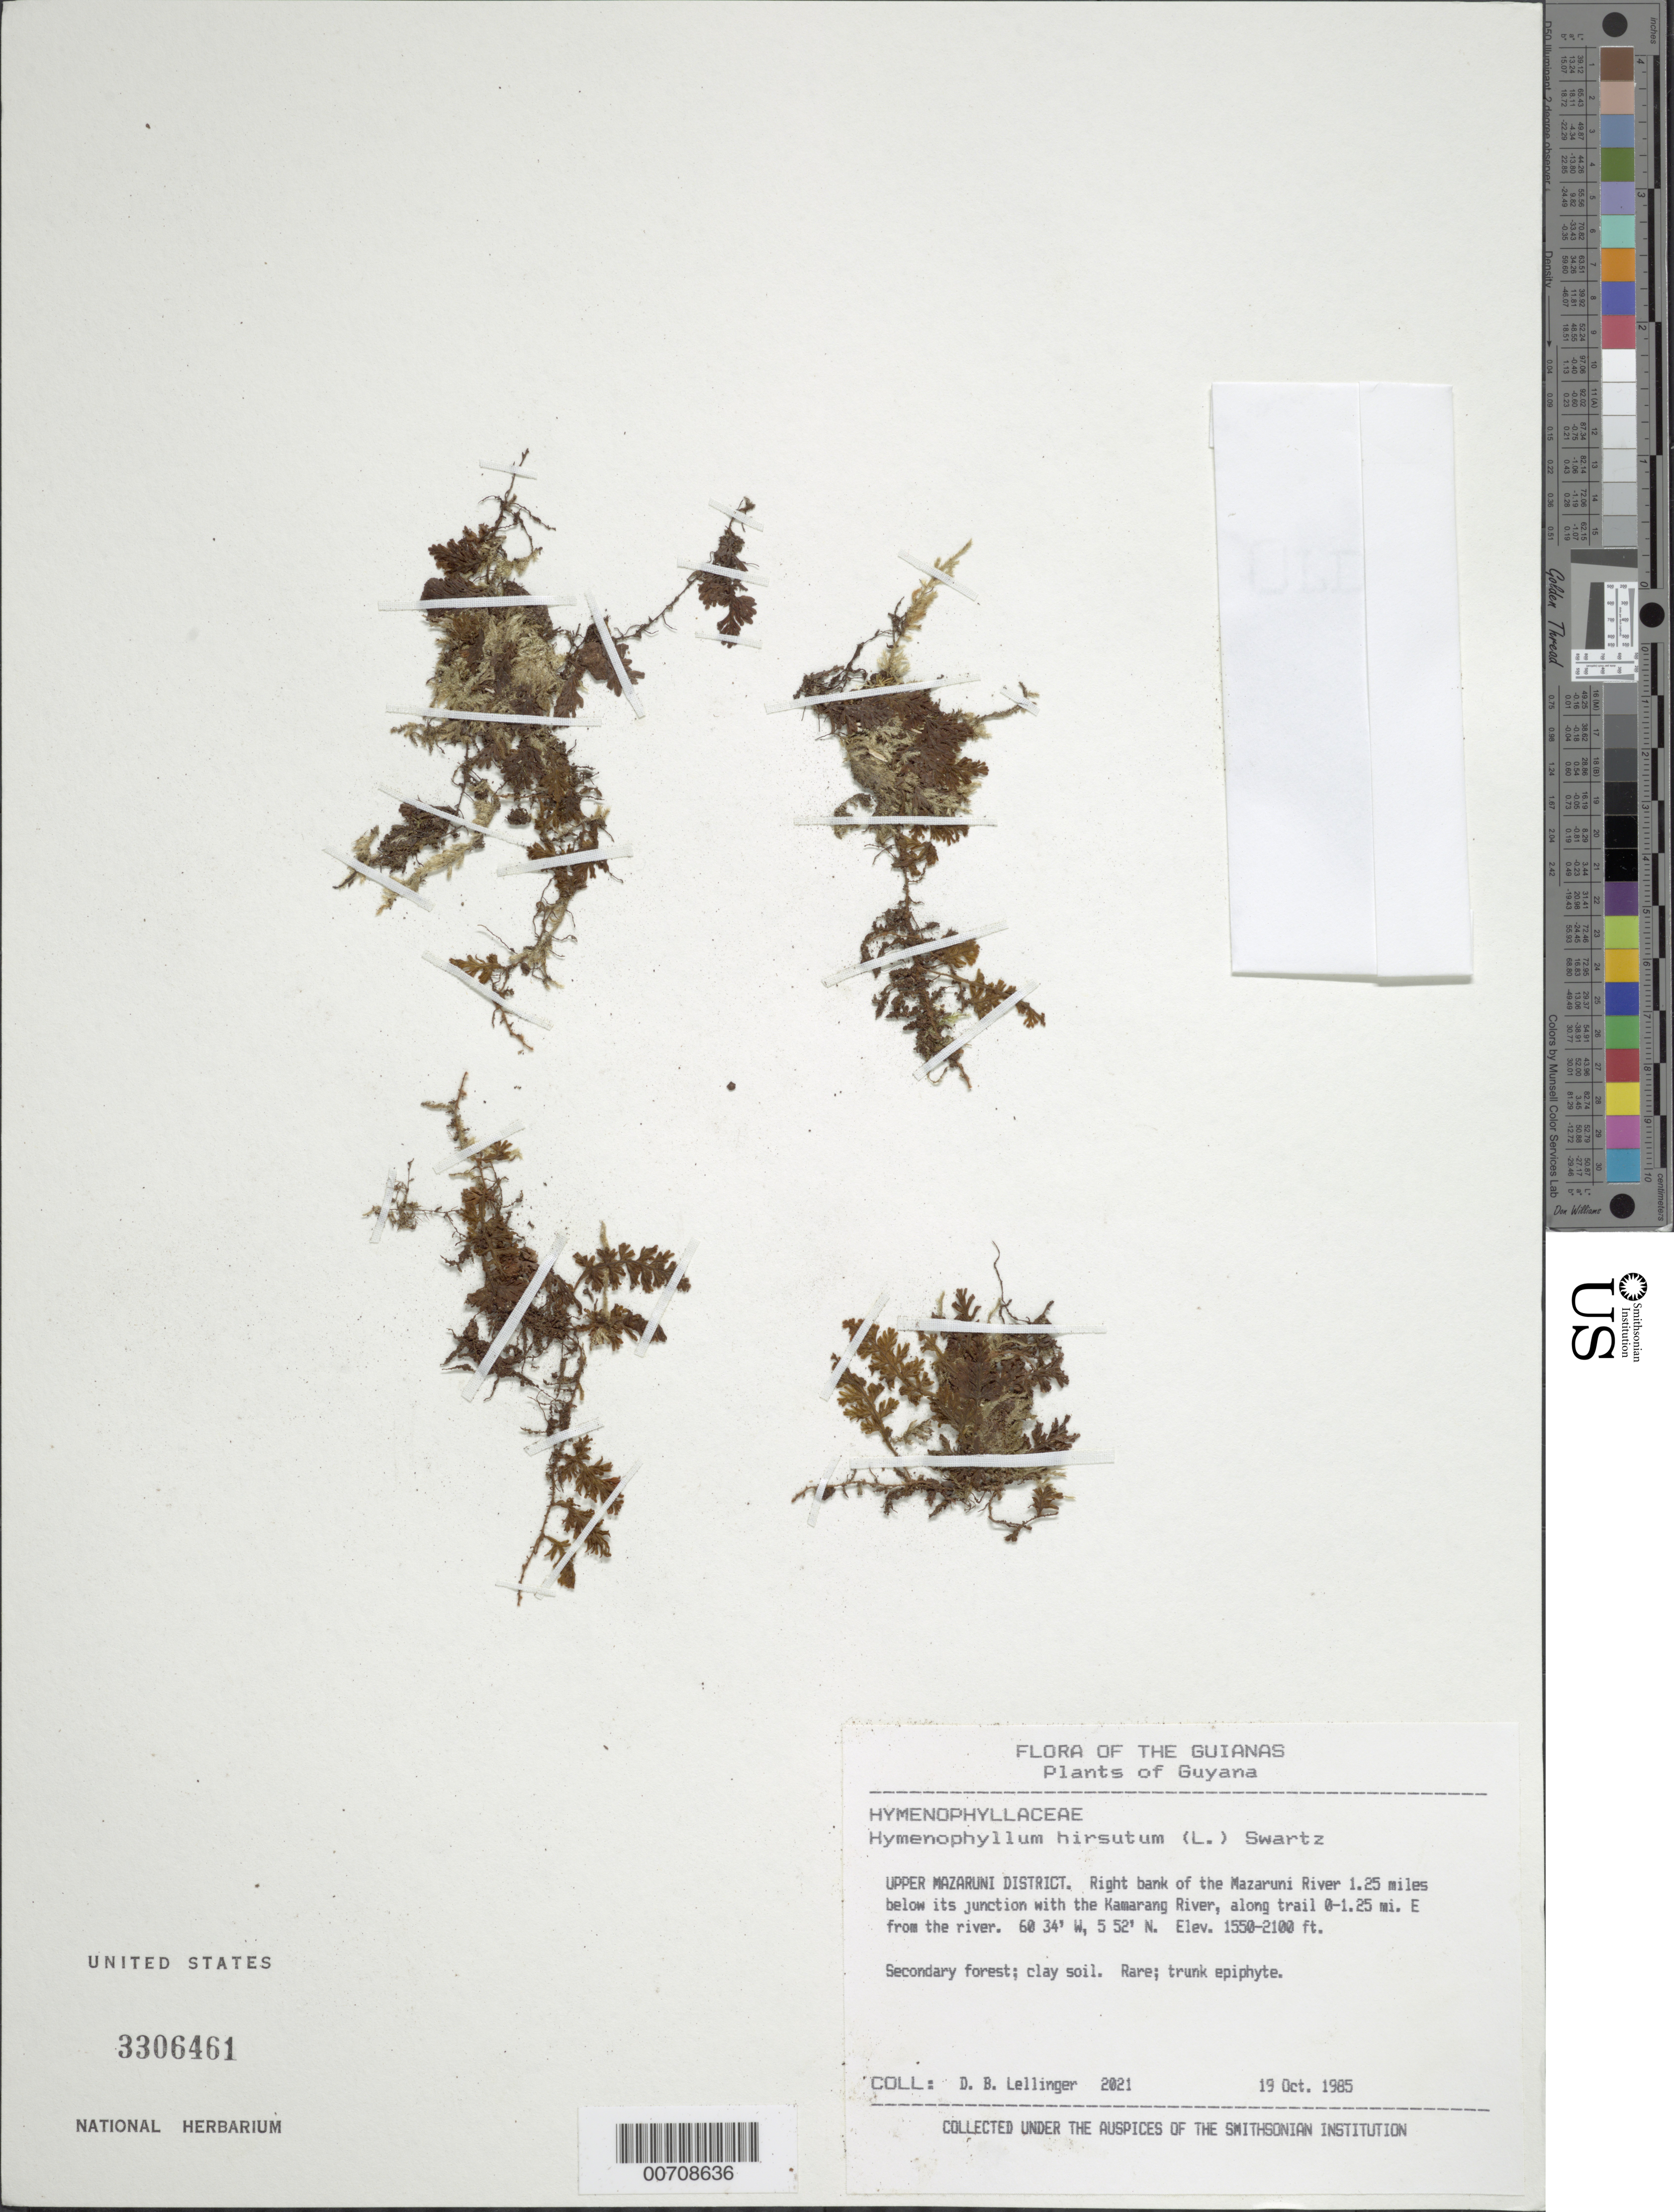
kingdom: Plantae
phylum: Tracheophyta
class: Polypodiopsida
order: Hymenophyllales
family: Hymenophyllaceae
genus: Hymenophyllum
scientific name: Hymenophyllum hirsutum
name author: (L.) Sw.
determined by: Lellinger, David B., (BOT), Smithsonian Institution - National Museum of Natural History (UNITED STATES)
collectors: D. B. Lellinger & H. Robinson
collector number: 2021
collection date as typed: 19 October 1985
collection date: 1985-10-19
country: Guyana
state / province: Cuyuni-Mazaruni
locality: Along trail 0-2 km E from right bank Mazaruni R., 2 km below junction with Kamarang R.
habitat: Secondary forest, clay soil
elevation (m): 465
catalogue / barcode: US 3306461